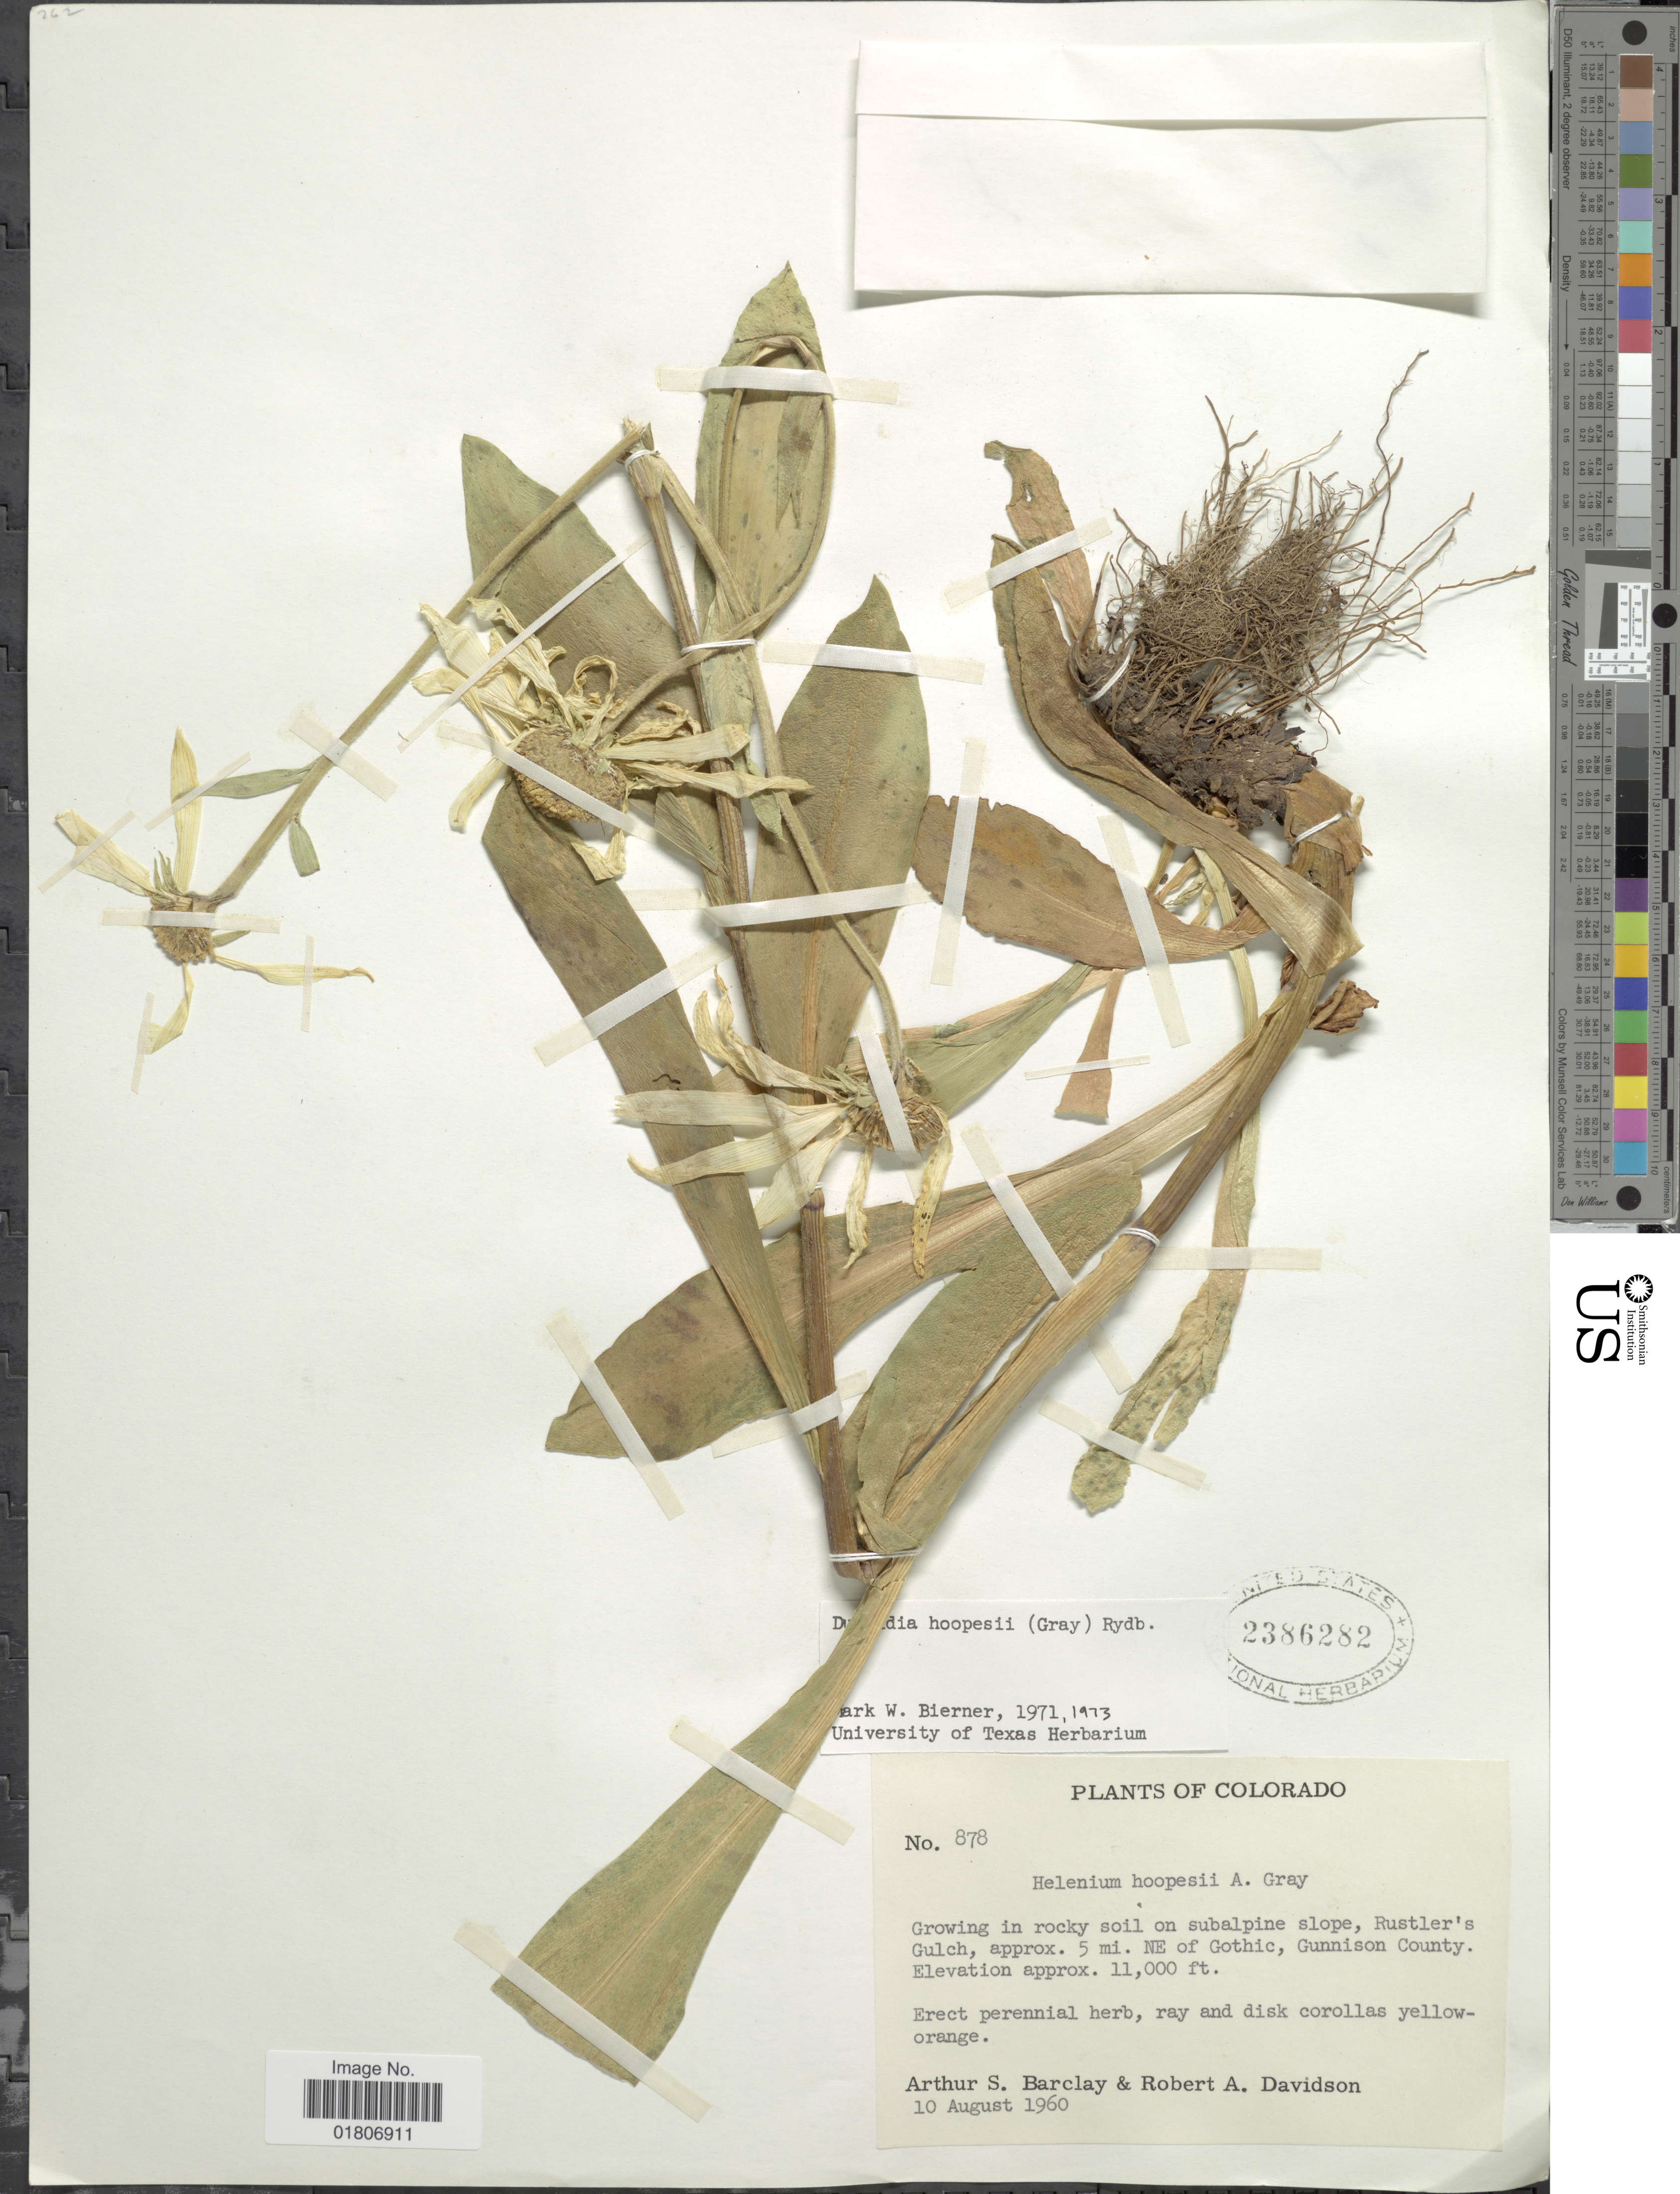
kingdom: Plantae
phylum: Tracheophyta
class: Magnoliopsida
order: Asterales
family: Asteraceae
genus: Dugaldia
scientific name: Dugaldia hoopesii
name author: (A. Gray) Rydb.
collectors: A. S. Barclay & R. A. Davidson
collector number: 878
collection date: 1960-08-10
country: United States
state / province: Colorado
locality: Rustler's Gulch, approx. 5 mi. NE of Gothic, Gunnison County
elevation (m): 3353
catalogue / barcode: US 2386282